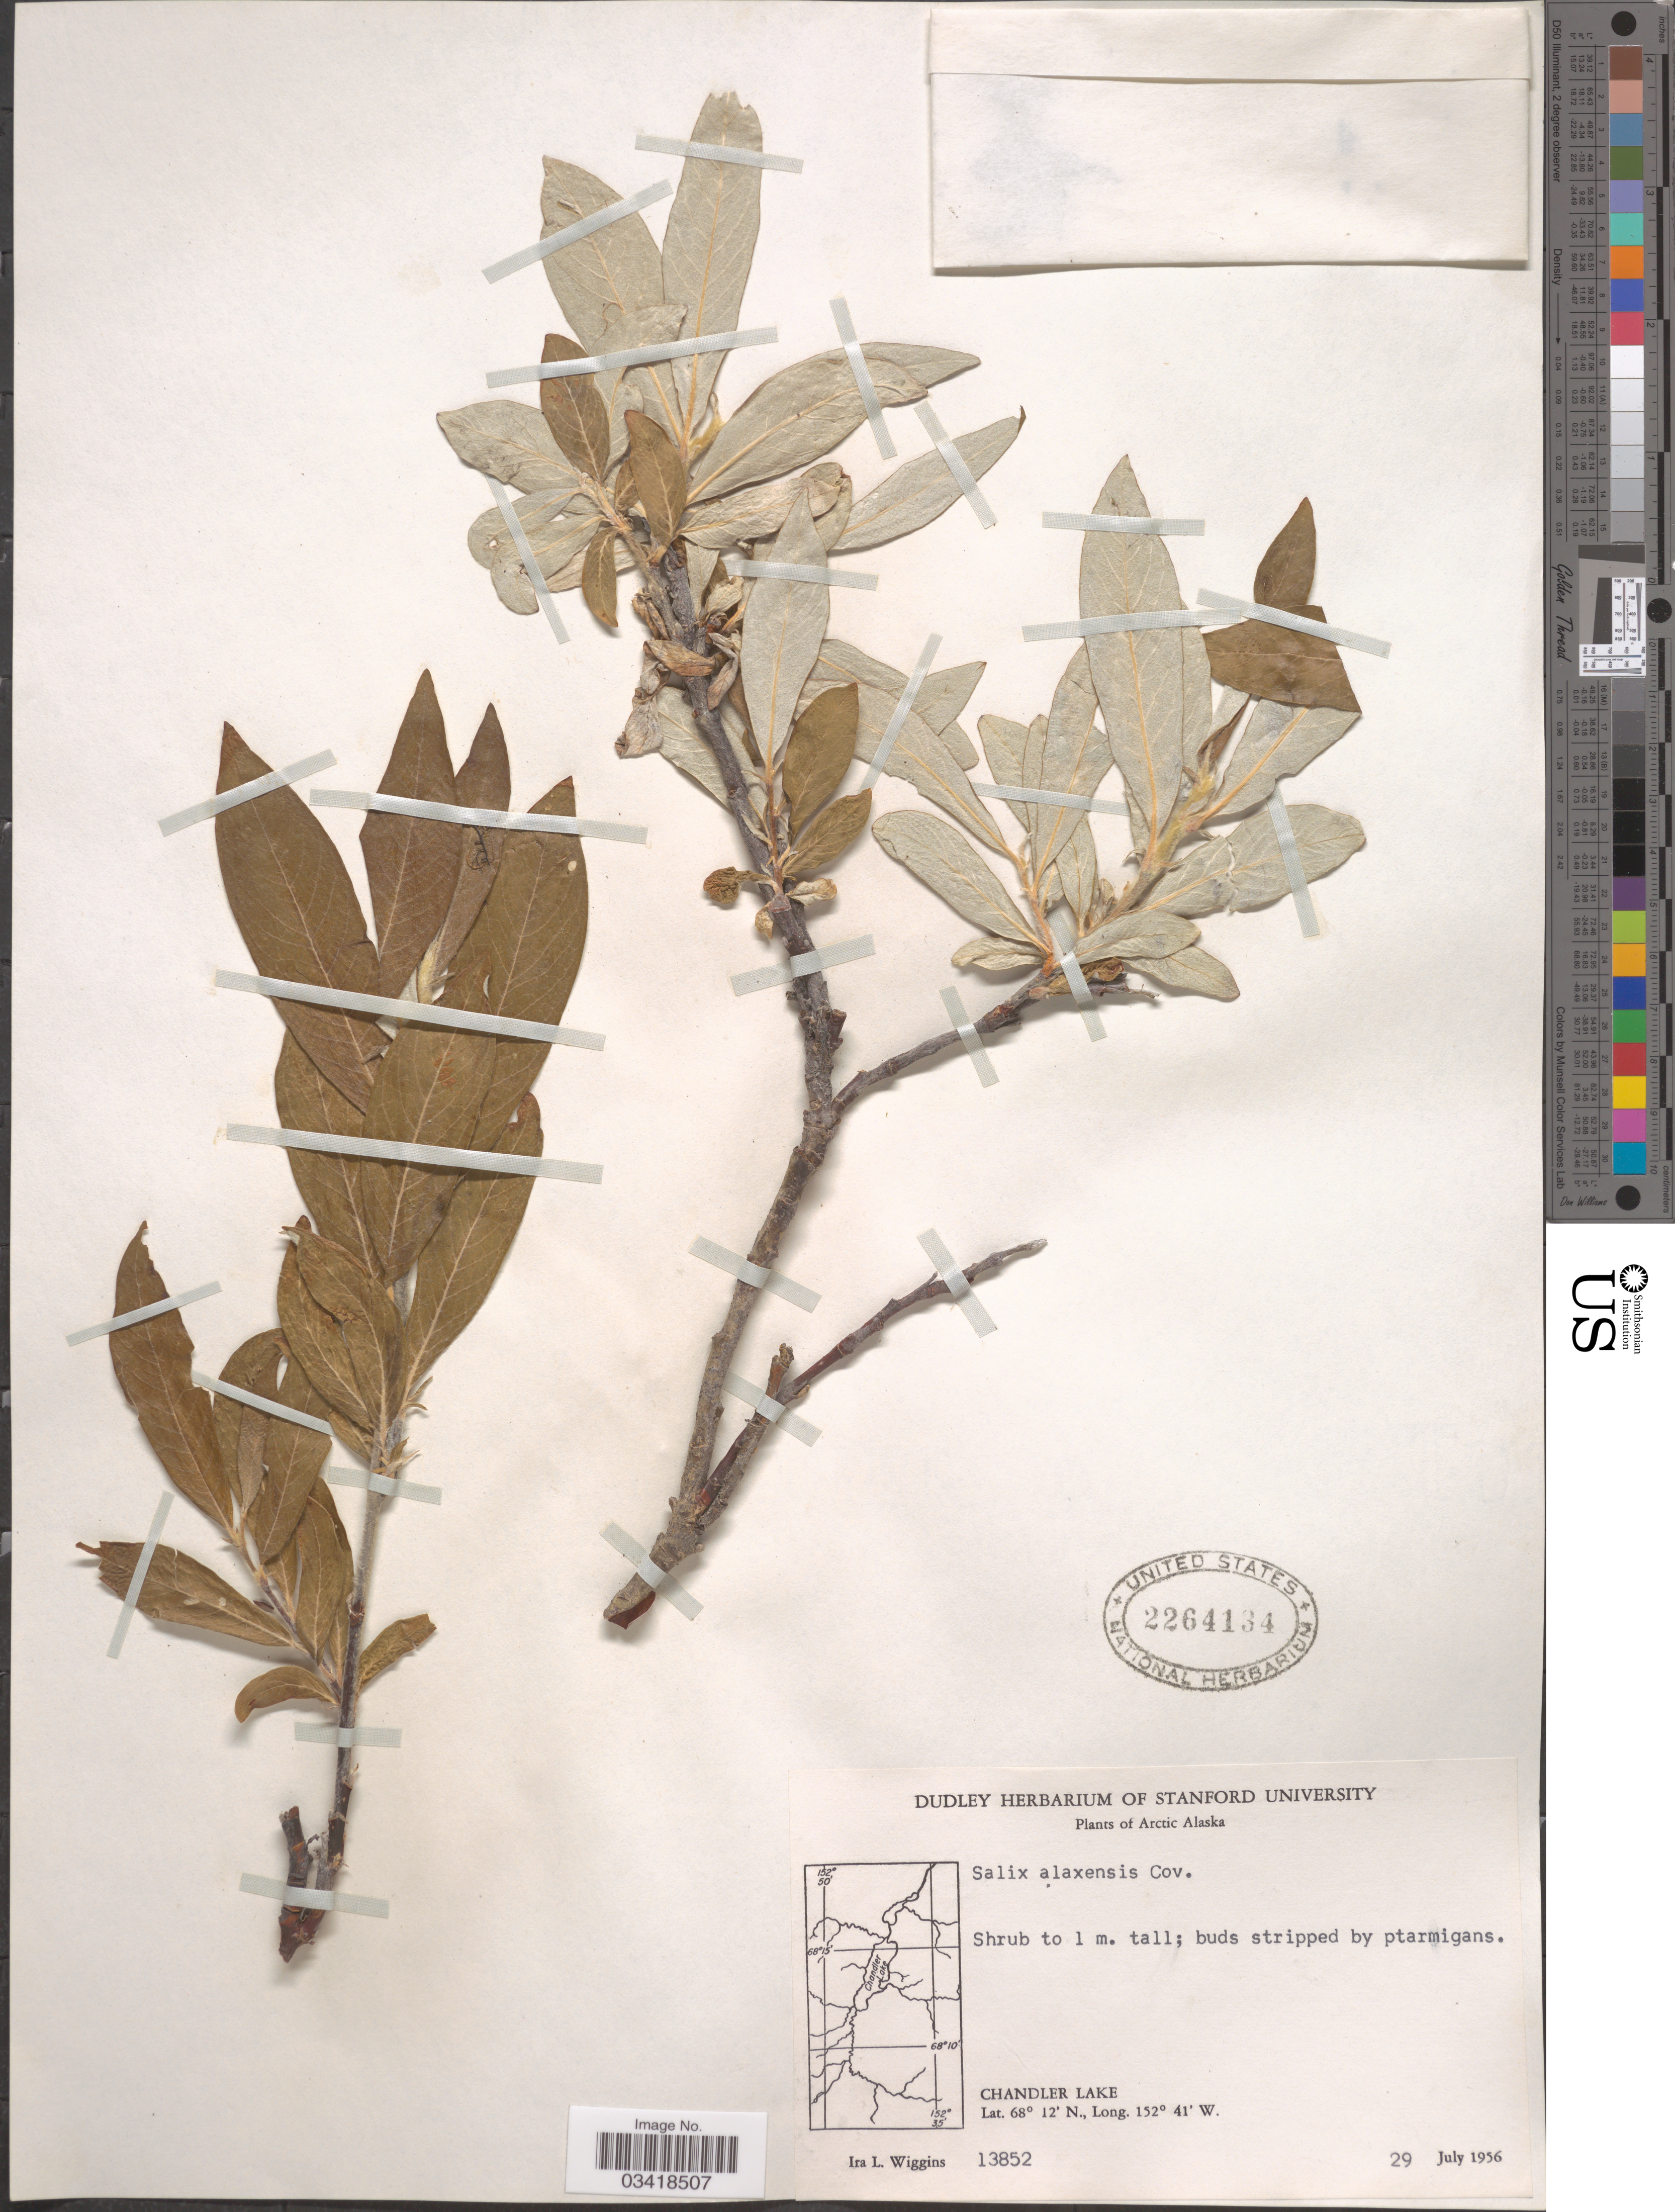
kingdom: Plantae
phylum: Tracheophyta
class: Magnoliopsida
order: Malpighiales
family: Salicaceae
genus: Salix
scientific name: Salix alaxensis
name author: (Andersson) Coville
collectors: I. L. Wiggins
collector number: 13852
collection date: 1956-07-29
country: United States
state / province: Alaska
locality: Arctic Alaska. Chandler Lake.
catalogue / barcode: US 2264134